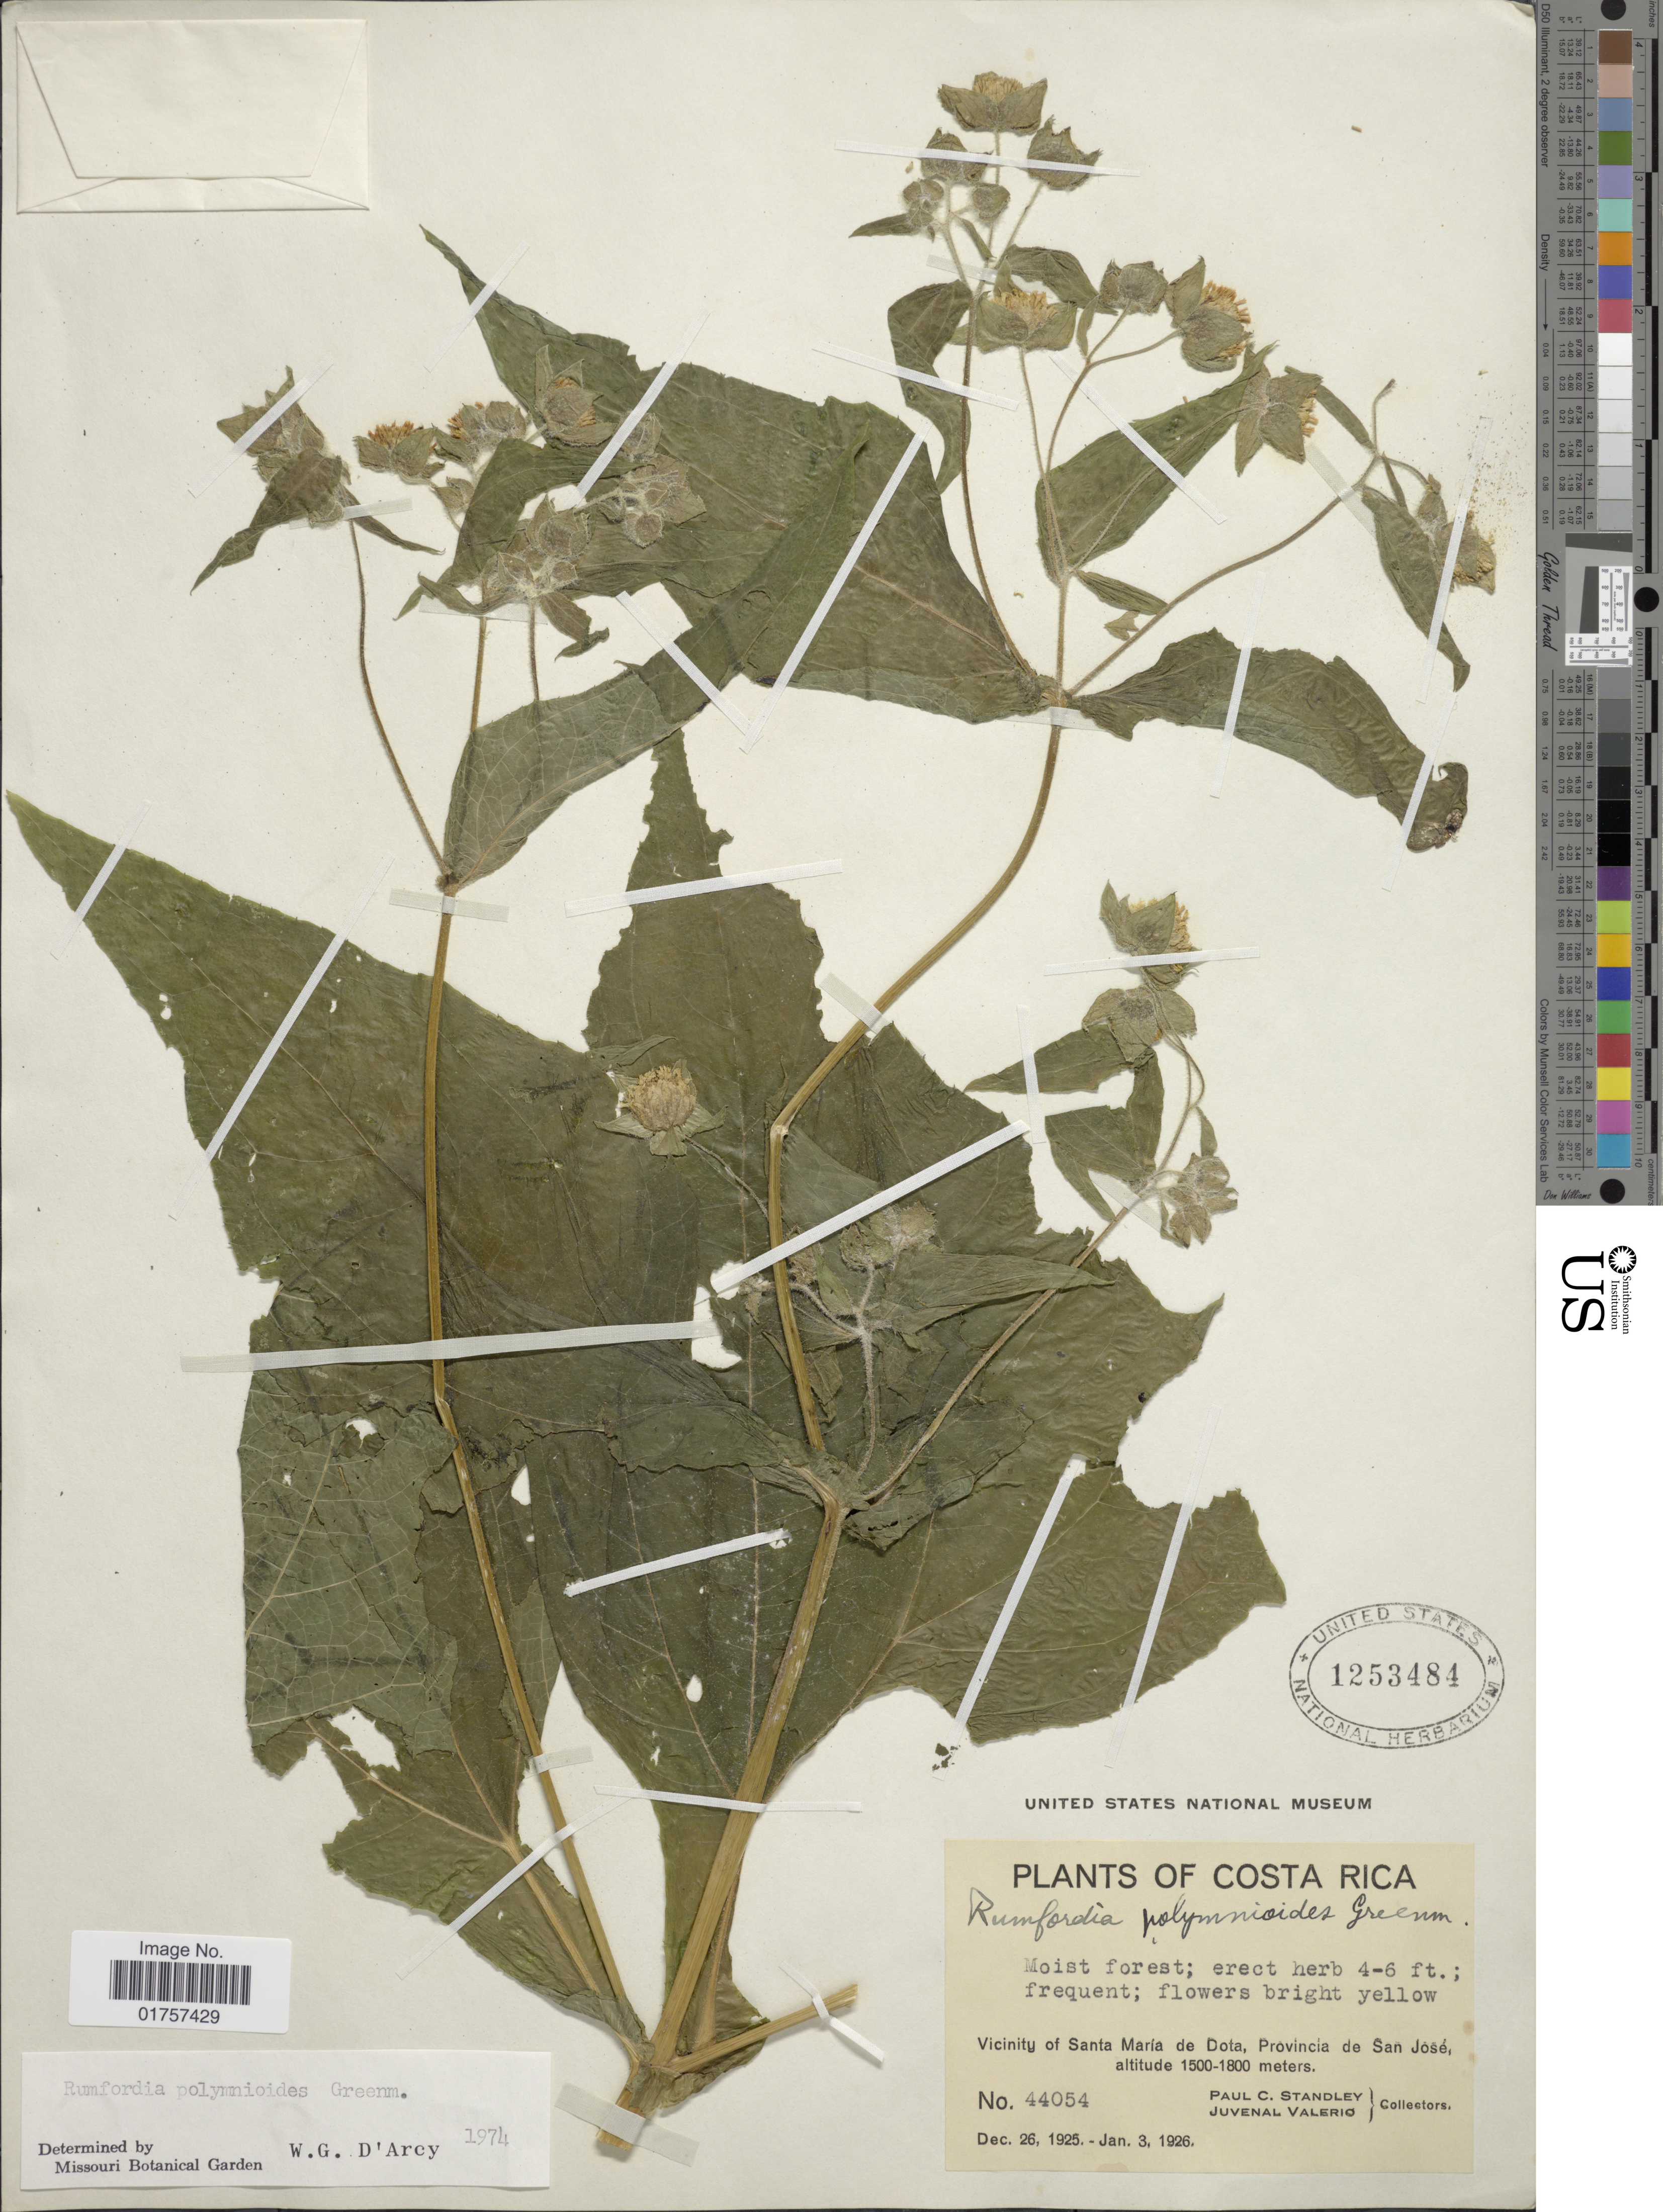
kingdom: Plantae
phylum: Tracheophyta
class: Magnoliopsida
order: Asterales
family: Asteraceae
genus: Rumfordia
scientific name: Rumfordia polymnioides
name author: Greenm.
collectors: P. C. Standley & J. Valerio R.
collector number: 44054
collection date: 1925-12-26/1926-01-03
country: Costa Rica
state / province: San José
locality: Vicinity of Santa María de Dota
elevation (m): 1500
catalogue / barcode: US 1253484